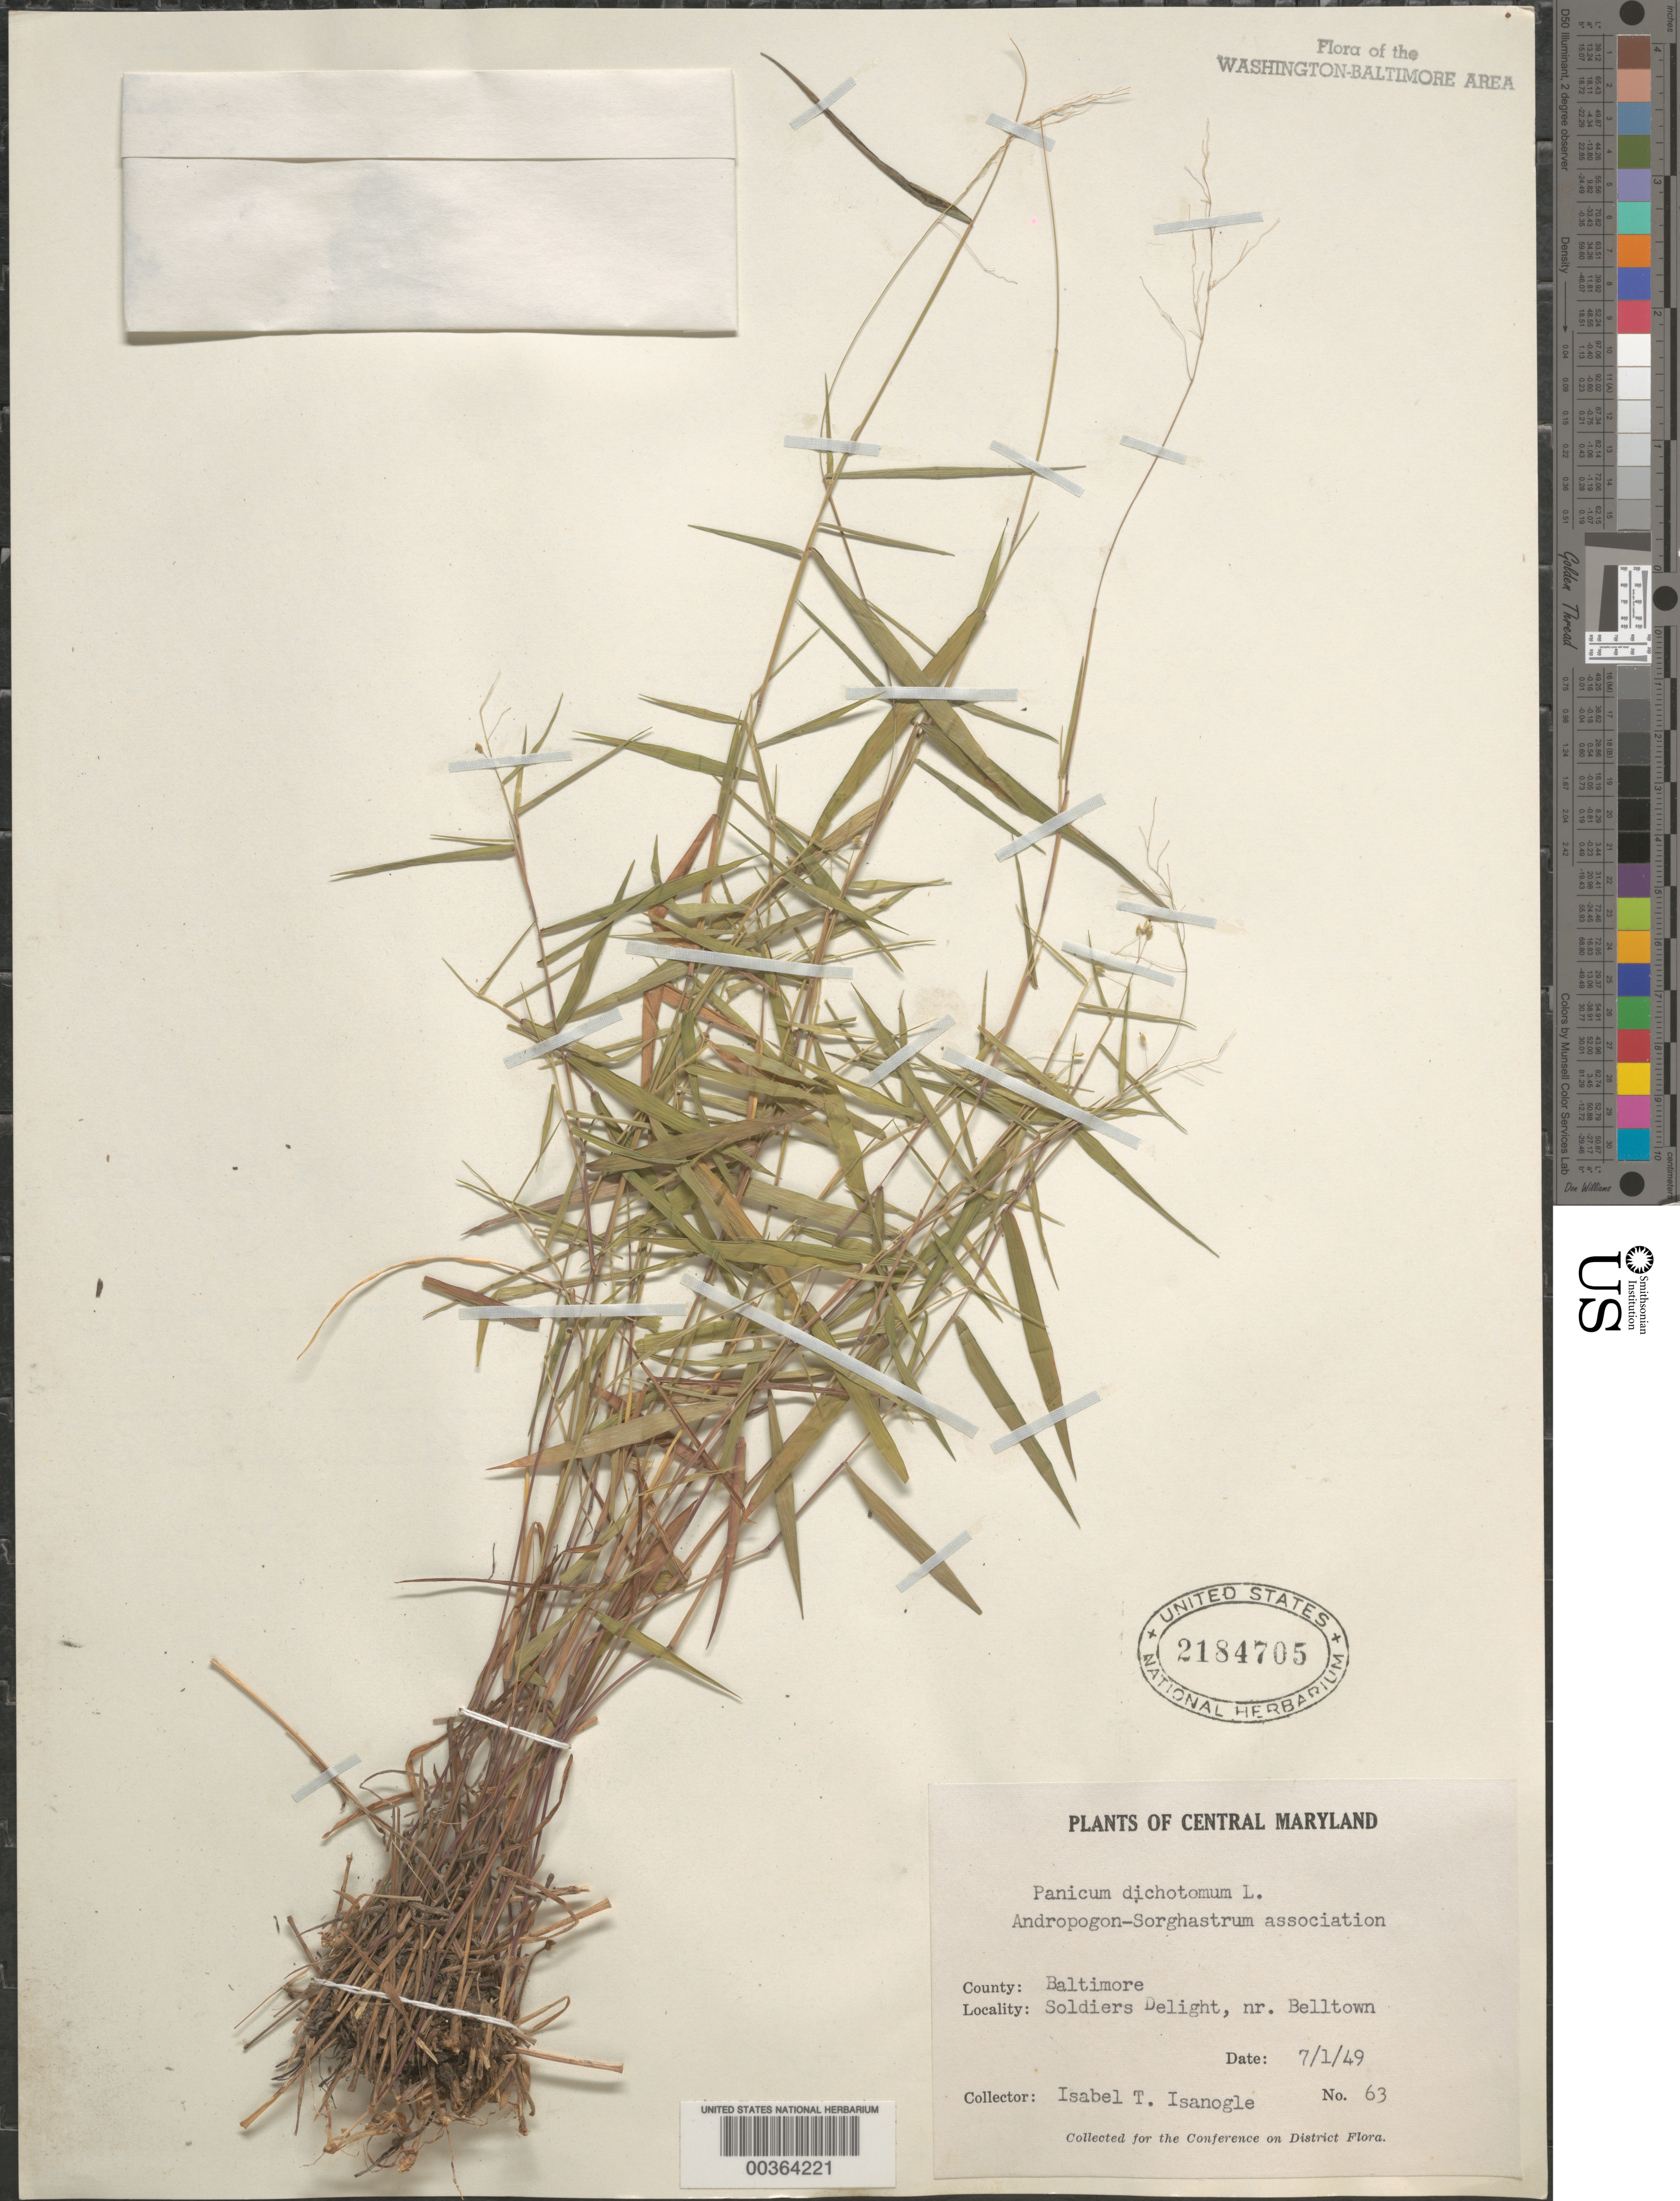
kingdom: Plantae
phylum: Tracheophyta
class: Liliopsida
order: Poales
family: Poaceae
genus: Dichanthelium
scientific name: Dichanthelium dichotomum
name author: (L.) Gould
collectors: I. Isanogle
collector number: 63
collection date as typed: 01 Jul 1949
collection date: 1949-07-01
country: United States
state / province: Maryland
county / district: Baltimore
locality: Soldiers Delight, near Belltown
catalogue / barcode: US 2174705